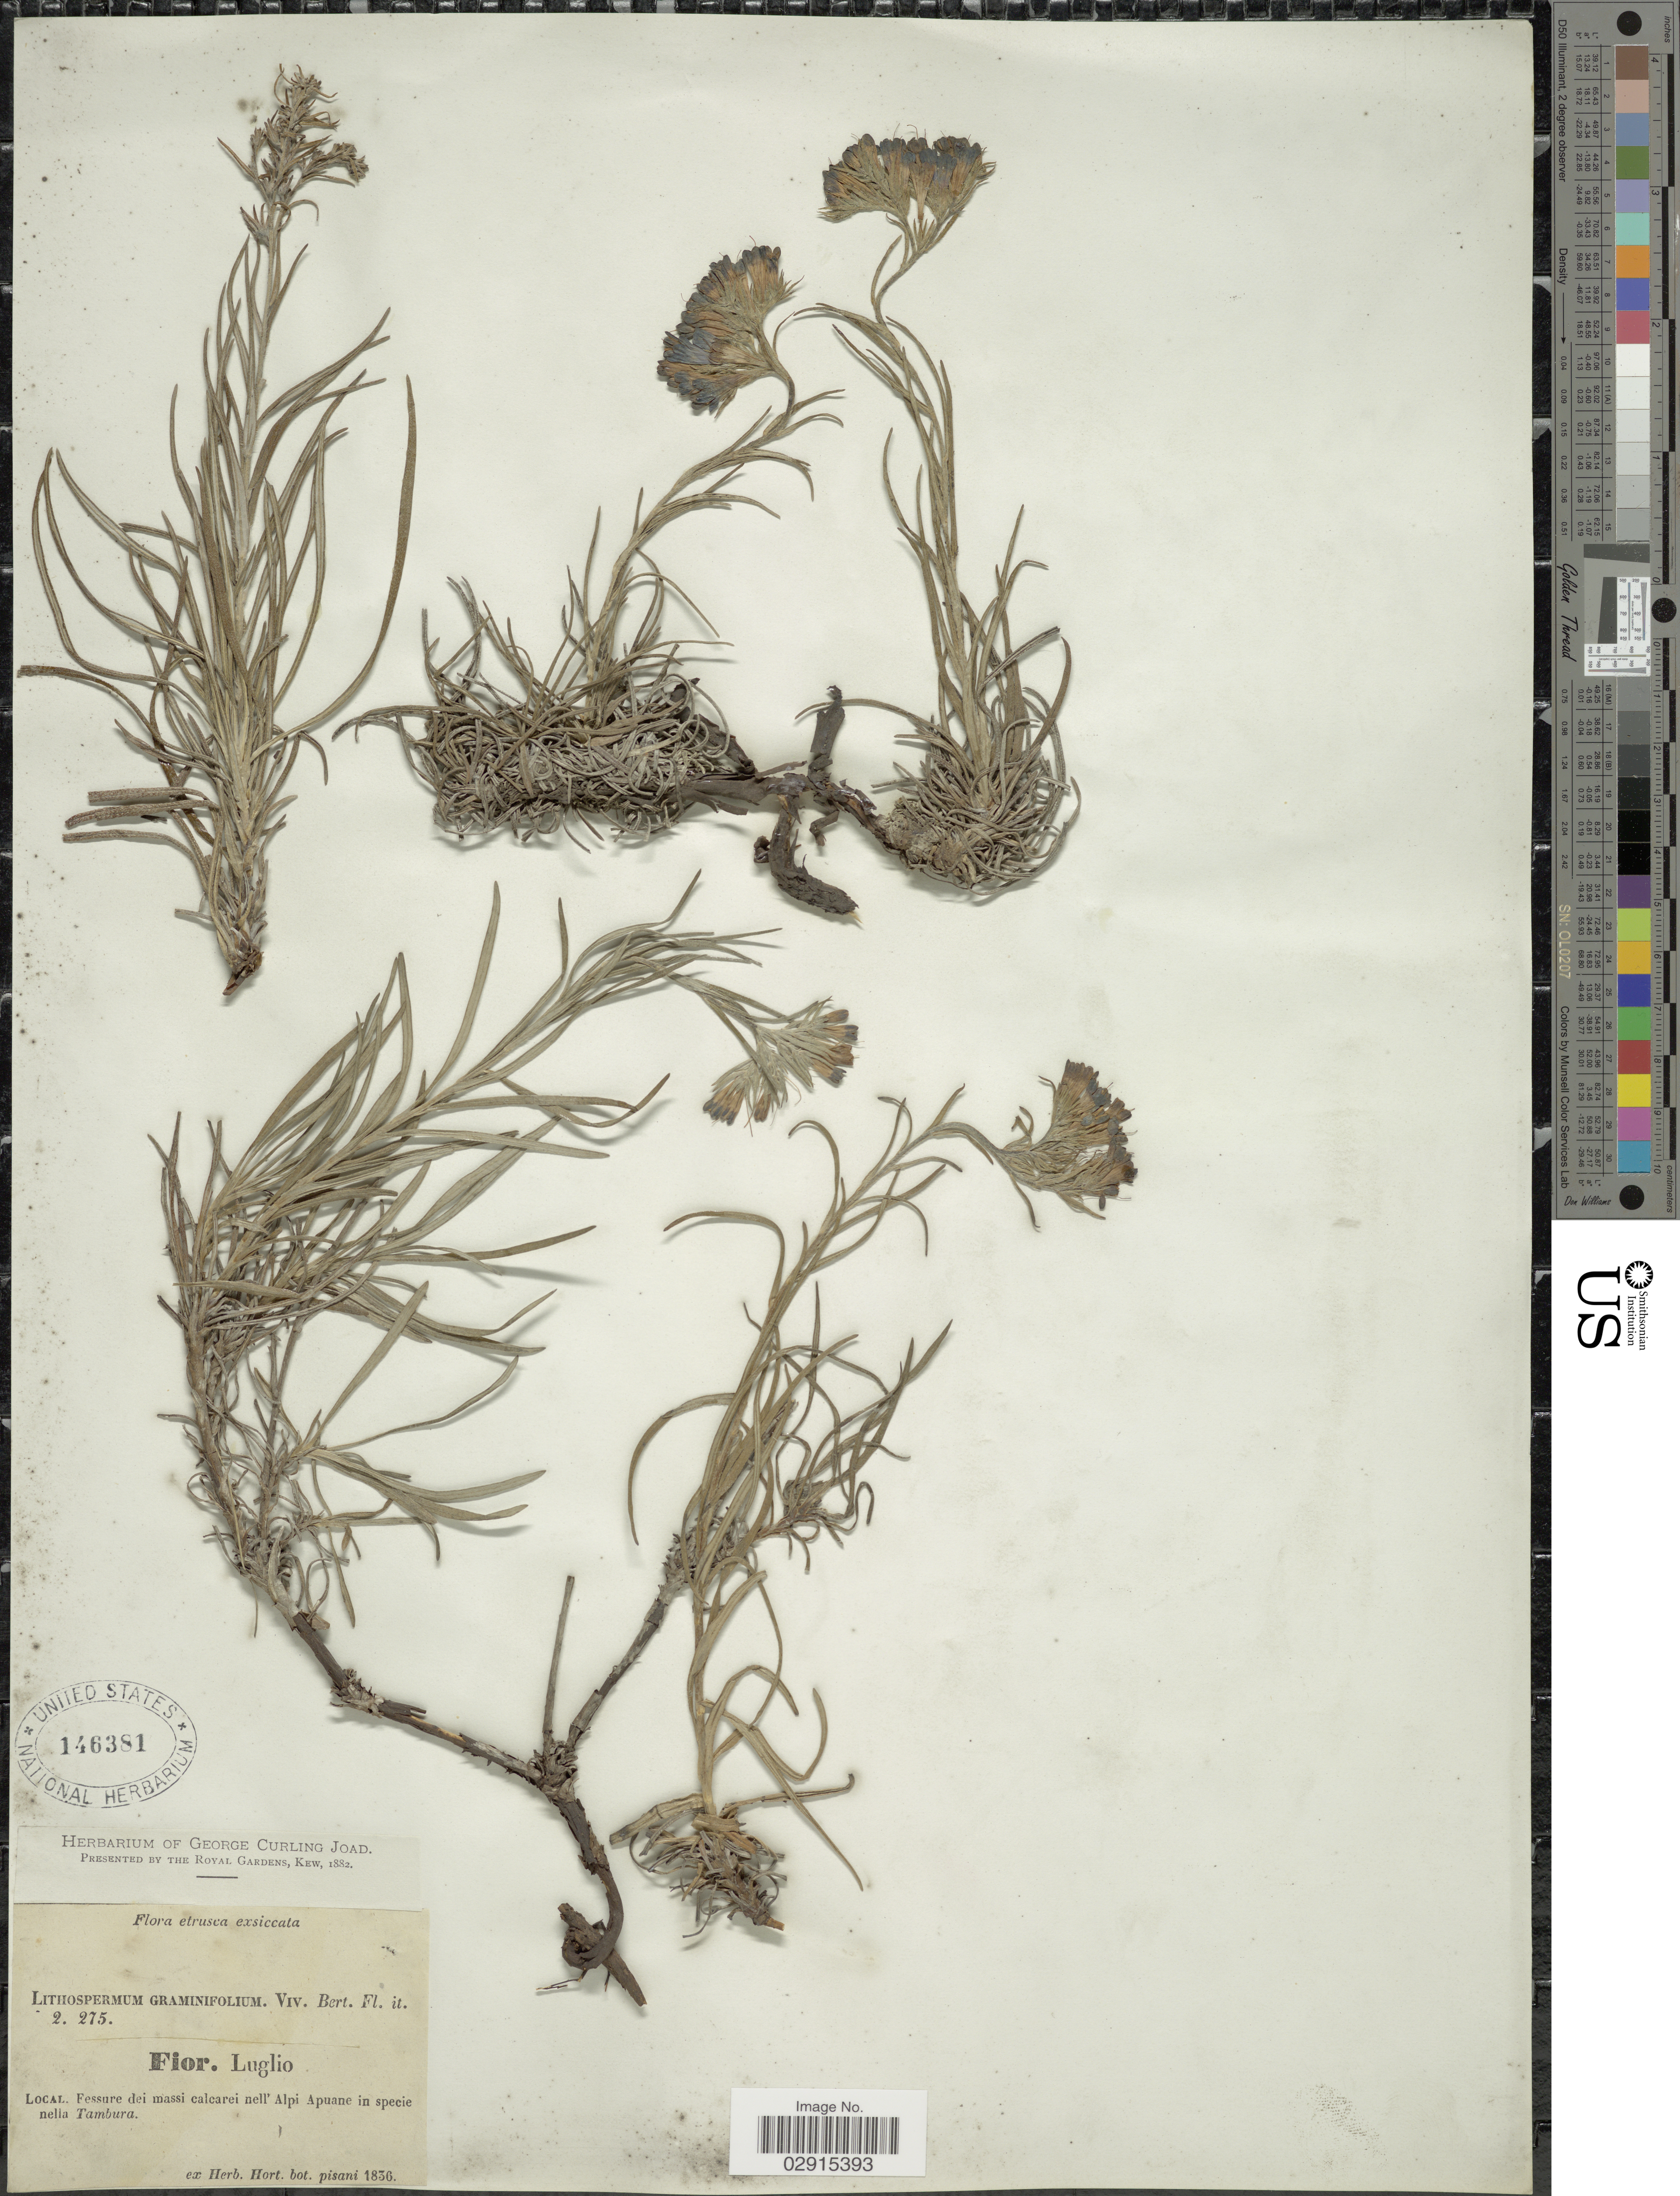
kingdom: Plantae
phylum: Tracheophyta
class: Magnoliopsida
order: Boraginales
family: Boraginaceae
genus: Lithospermum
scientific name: Lithospermum graminifolium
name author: Viv.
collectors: ex herb. Hort. Bot. Pisani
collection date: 1836-07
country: Italy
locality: Fessure dei massi calcarei nell' Alpi Apuane in specie nella Tambura. Fior. Luglio.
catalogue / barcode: US 146381